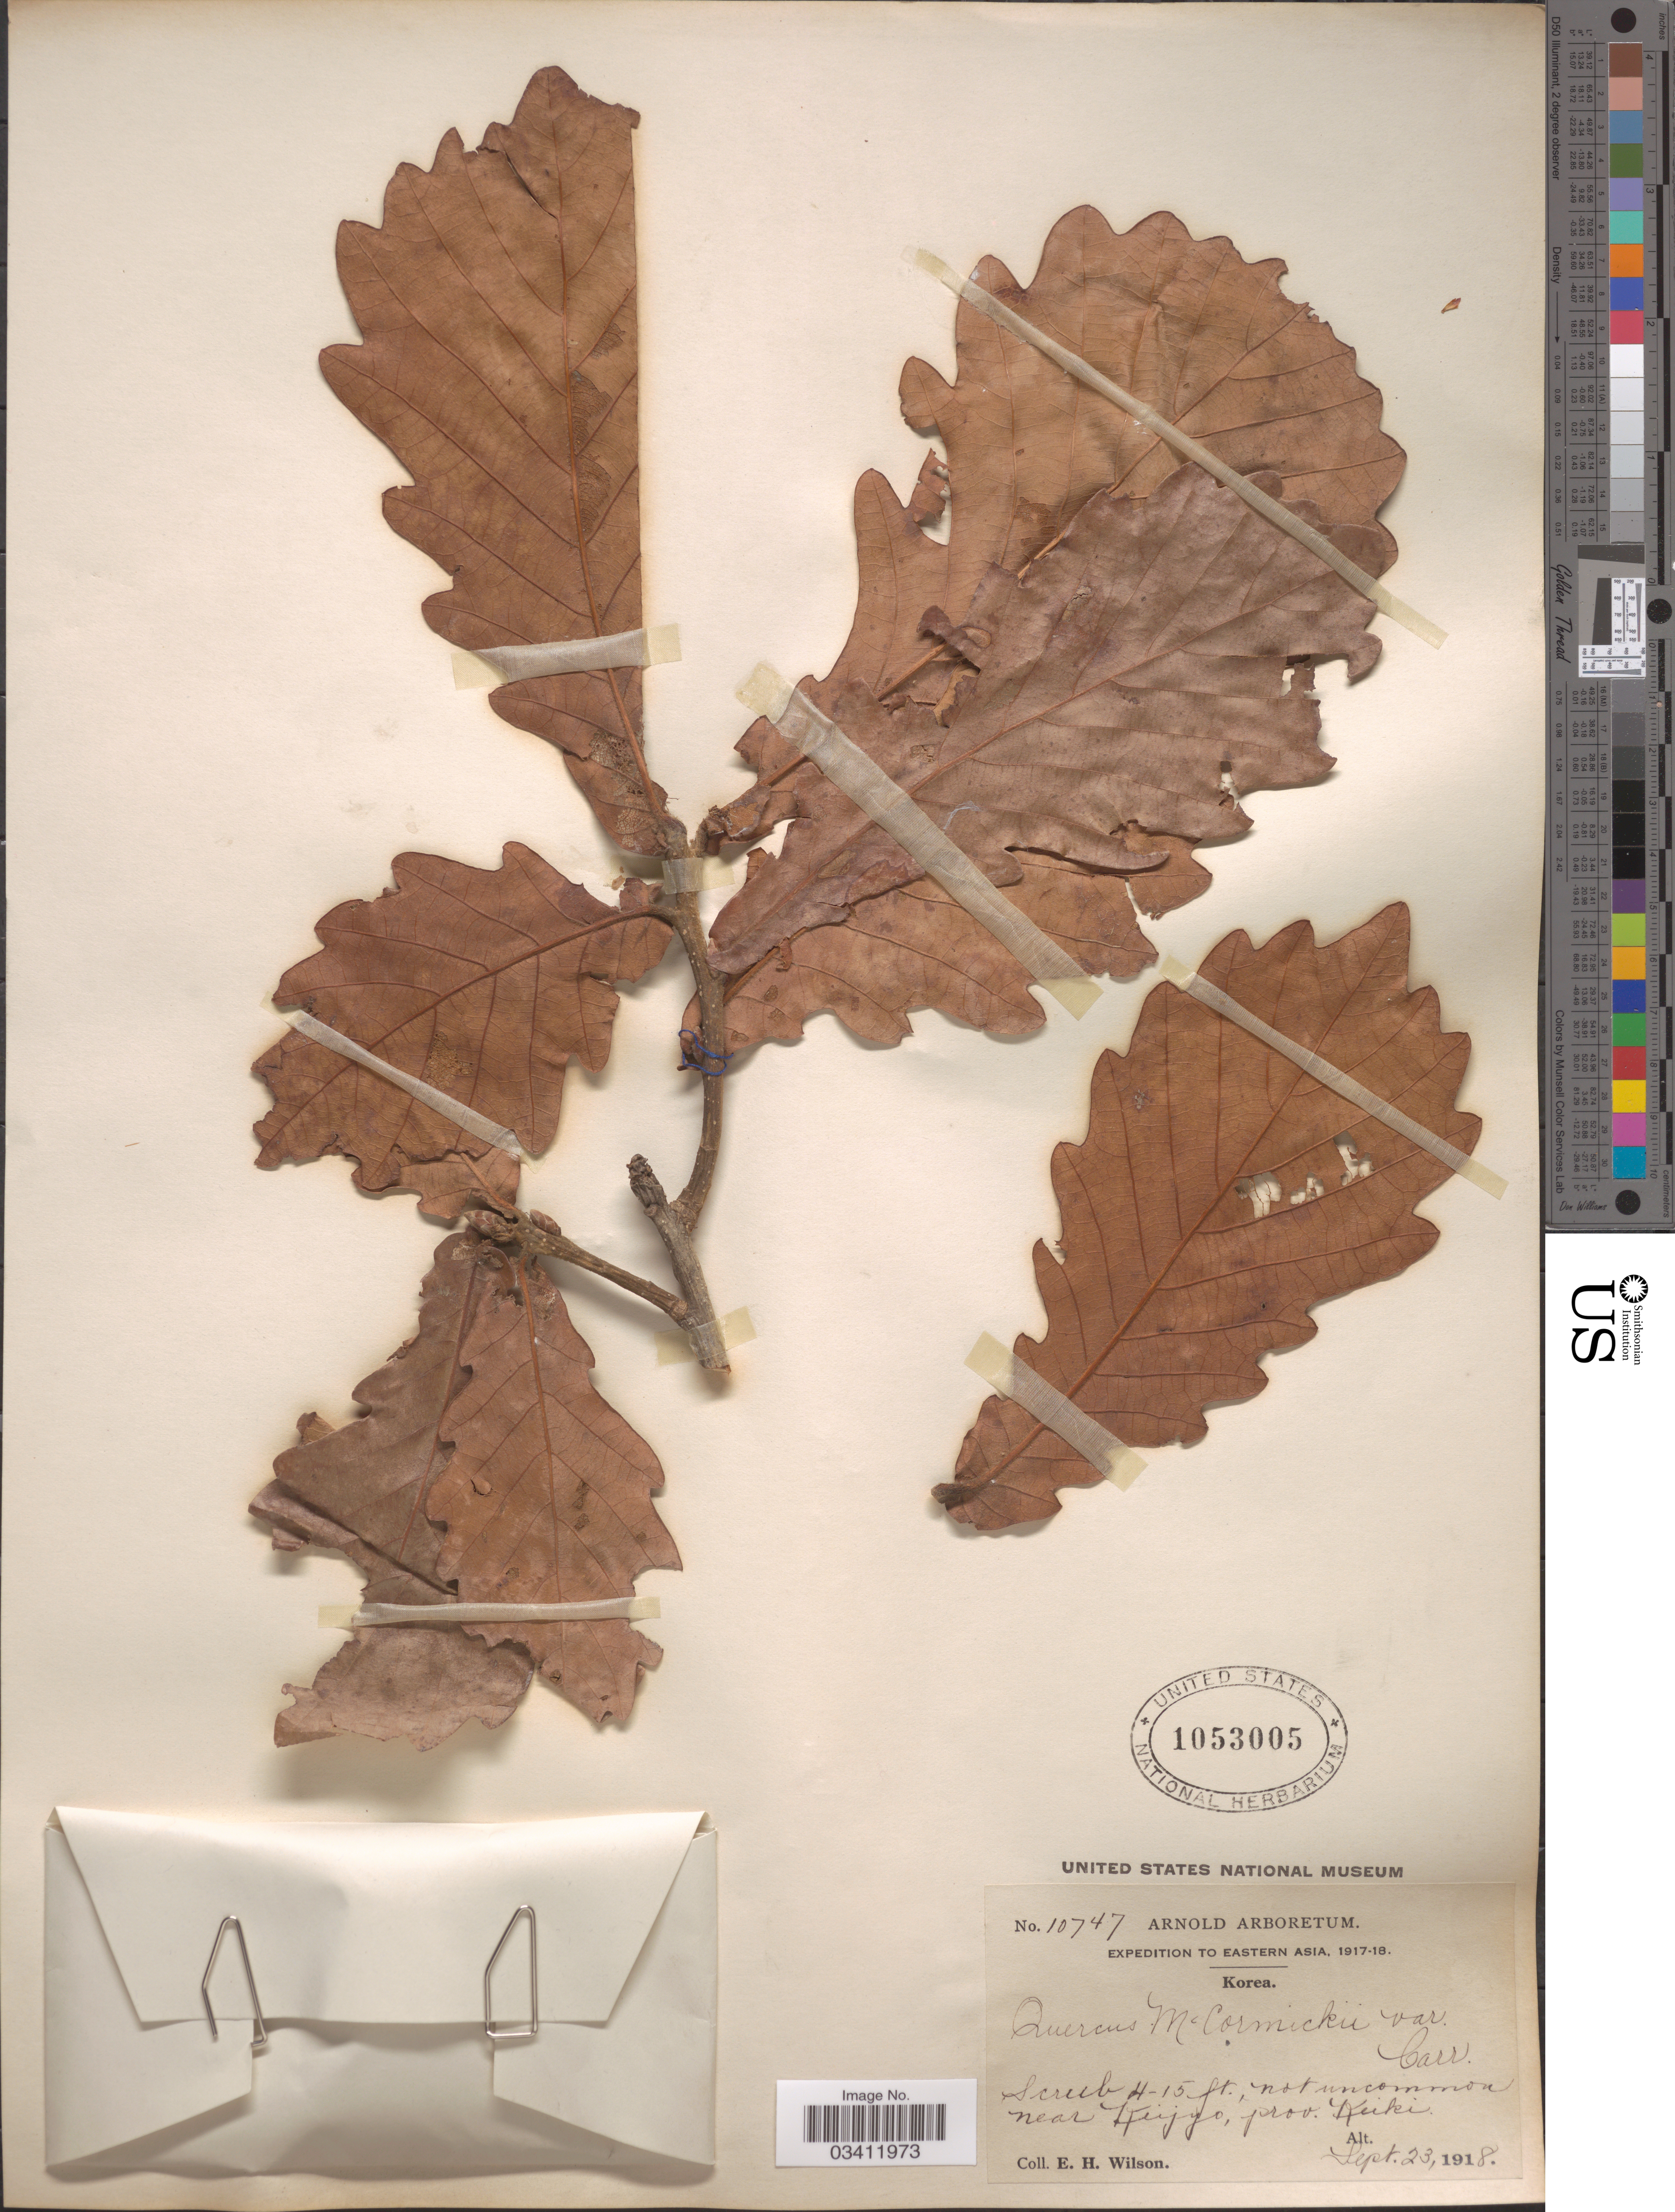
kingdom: Plantae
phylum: Tracheophyta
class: Magnoliopsida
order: Fagales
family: Fagaceae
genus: Quercus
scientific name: Quercus maccormickii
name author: Carruth.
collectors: E. Wilson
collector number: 10747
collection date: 1918-09-23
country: South Korea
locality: Near Keijyo, prov. Keiki.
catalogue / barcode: US 1053005